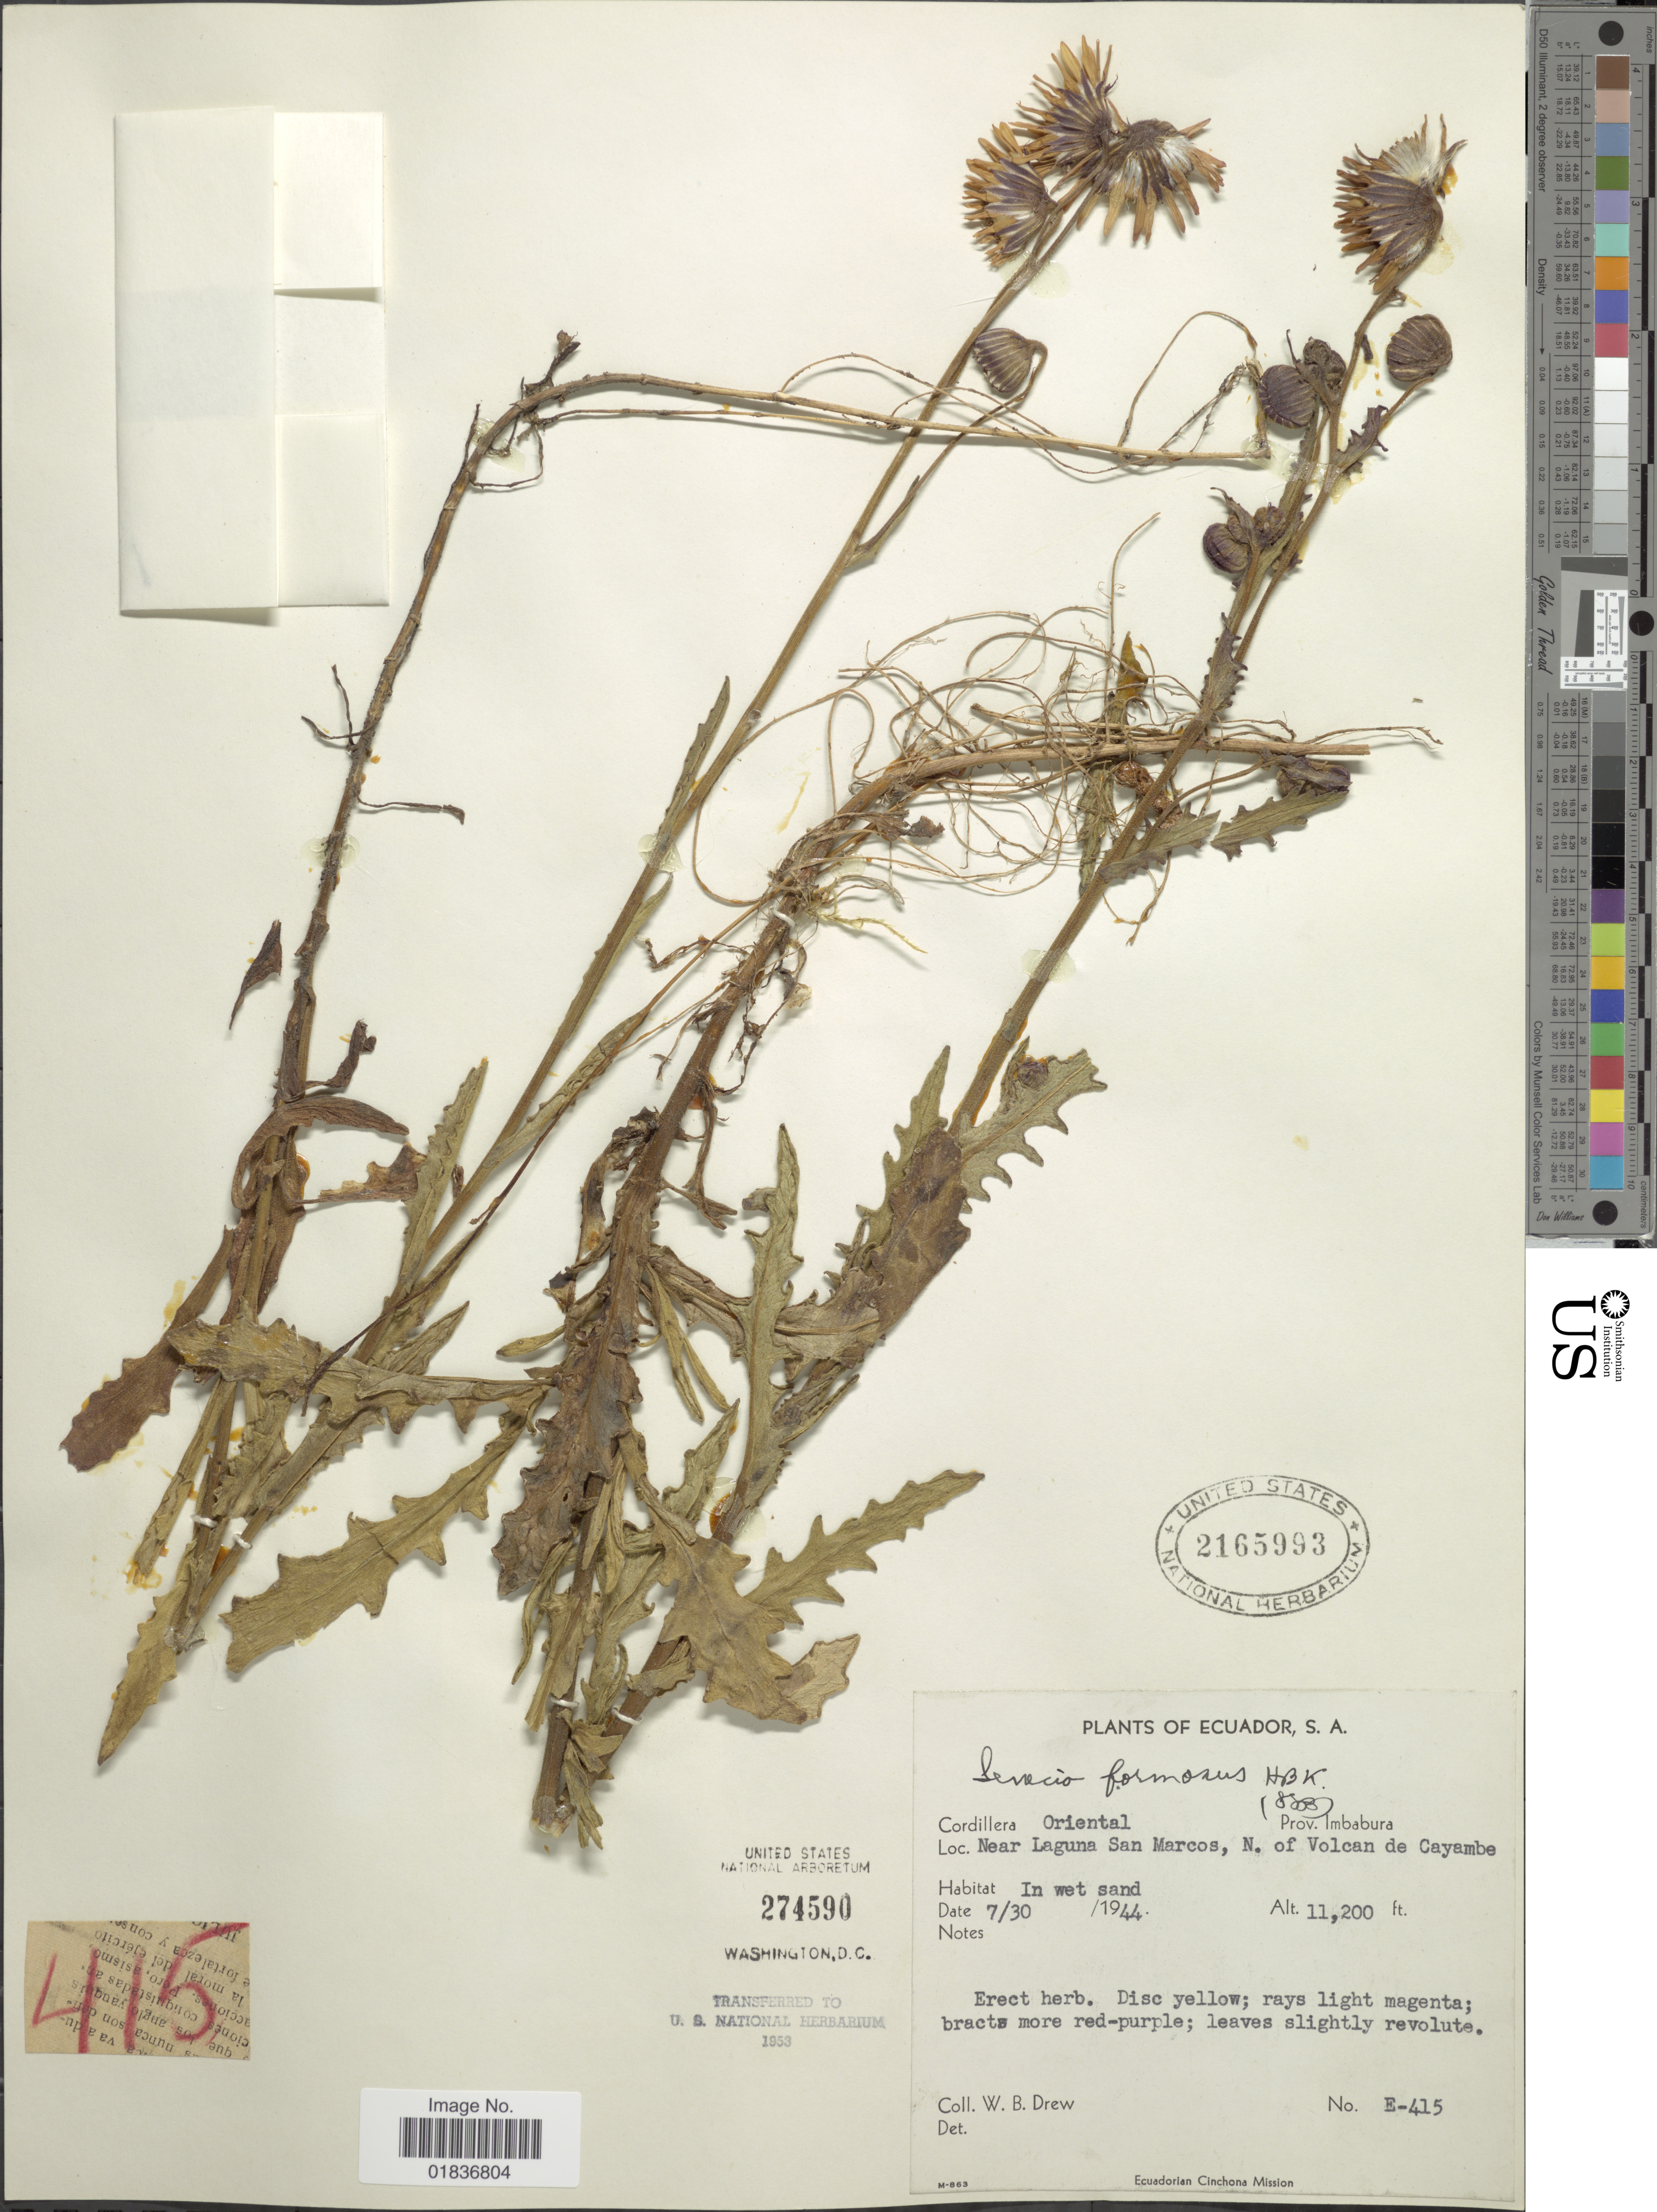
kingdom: Plantae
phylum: Tracheophyta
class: Magnoliopsida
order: Asterales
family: Asteraceae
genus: Senecio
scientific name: Senecio wedglacialis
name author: Cuatrec.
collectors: W. B. Drew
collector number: E-415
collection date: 1944-07-30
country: Ecuador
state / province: Imbabura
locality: Cordillera Oriental. Prov. Imbabura. Near Laguna San Marcos, N. of Volcan de Cayambe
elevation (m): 3414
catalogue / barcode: US 2165993